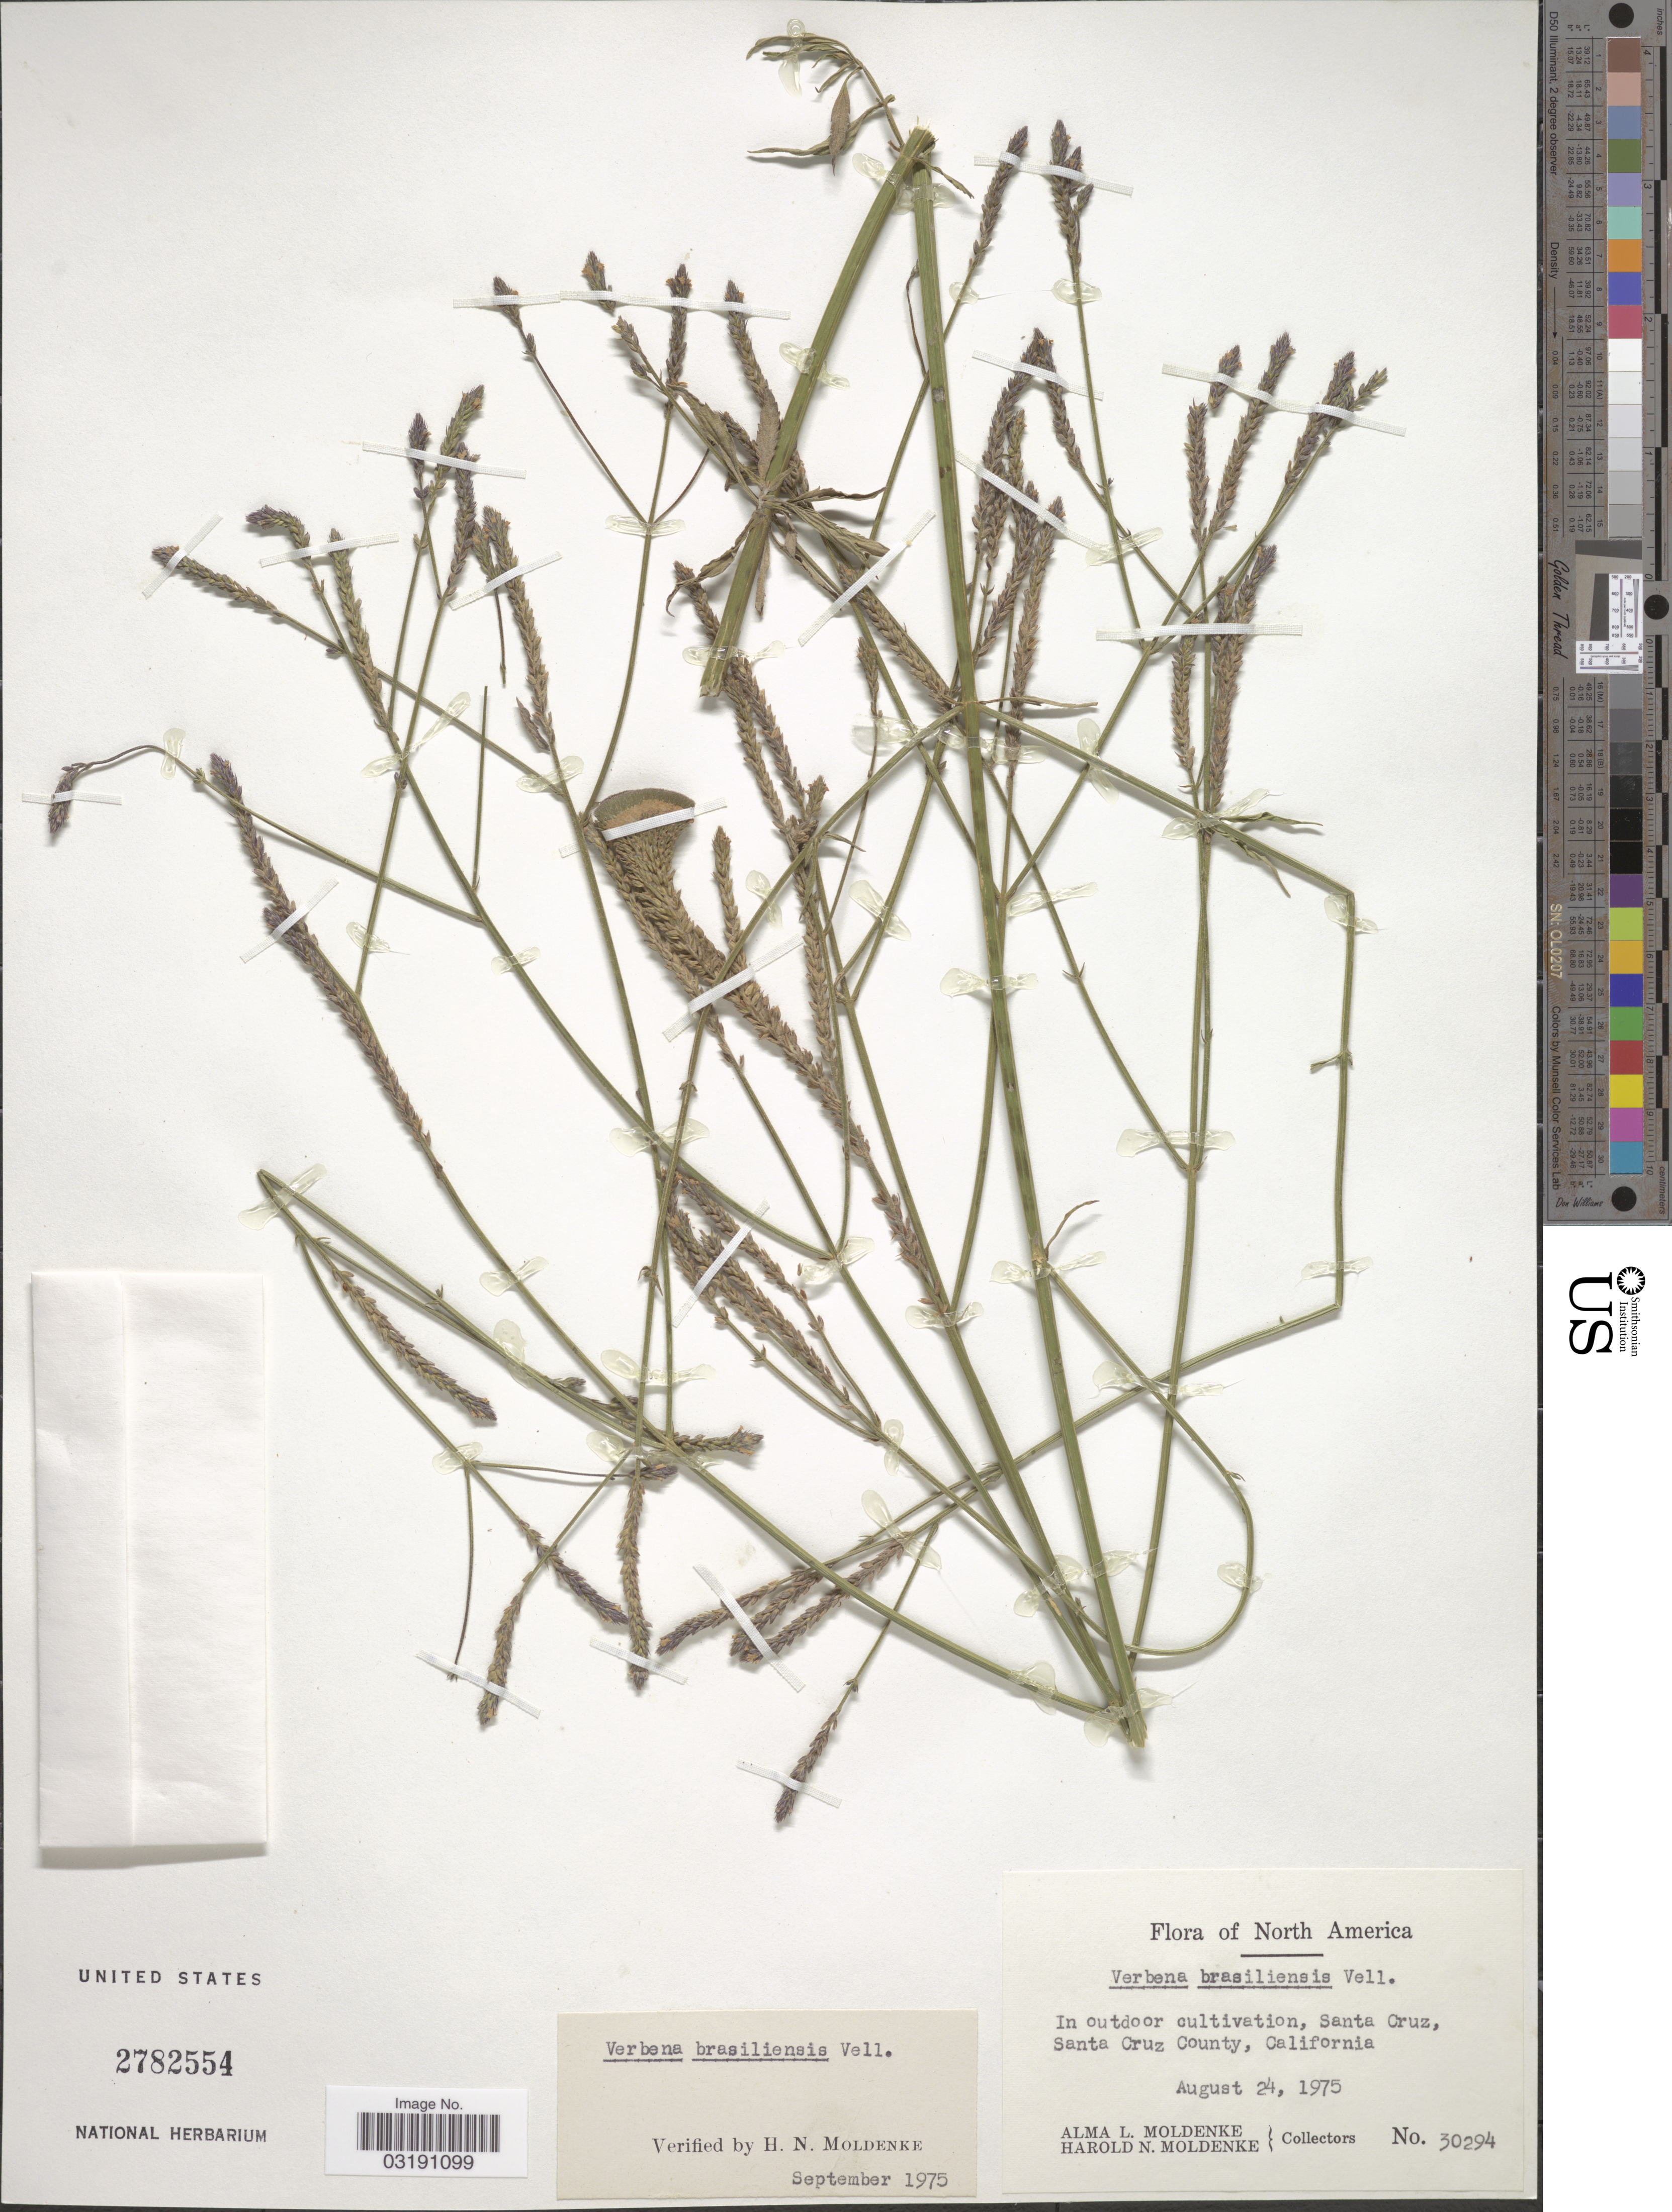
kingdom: Plantae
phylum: Tracheophyta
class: Magnoliopsida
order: Lamiales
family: Verbenaceae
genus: Verbena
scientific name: Verbena brasiliensis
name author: Vell.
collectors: A. L. Moldenke & H. N. Moldenke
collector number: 30294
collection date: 1975-08-24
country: United States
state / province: California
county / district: Santa Cruz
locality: In outdoor cultivation, Santa Cruz, Santa Cruz County.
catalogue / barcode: US 2782554